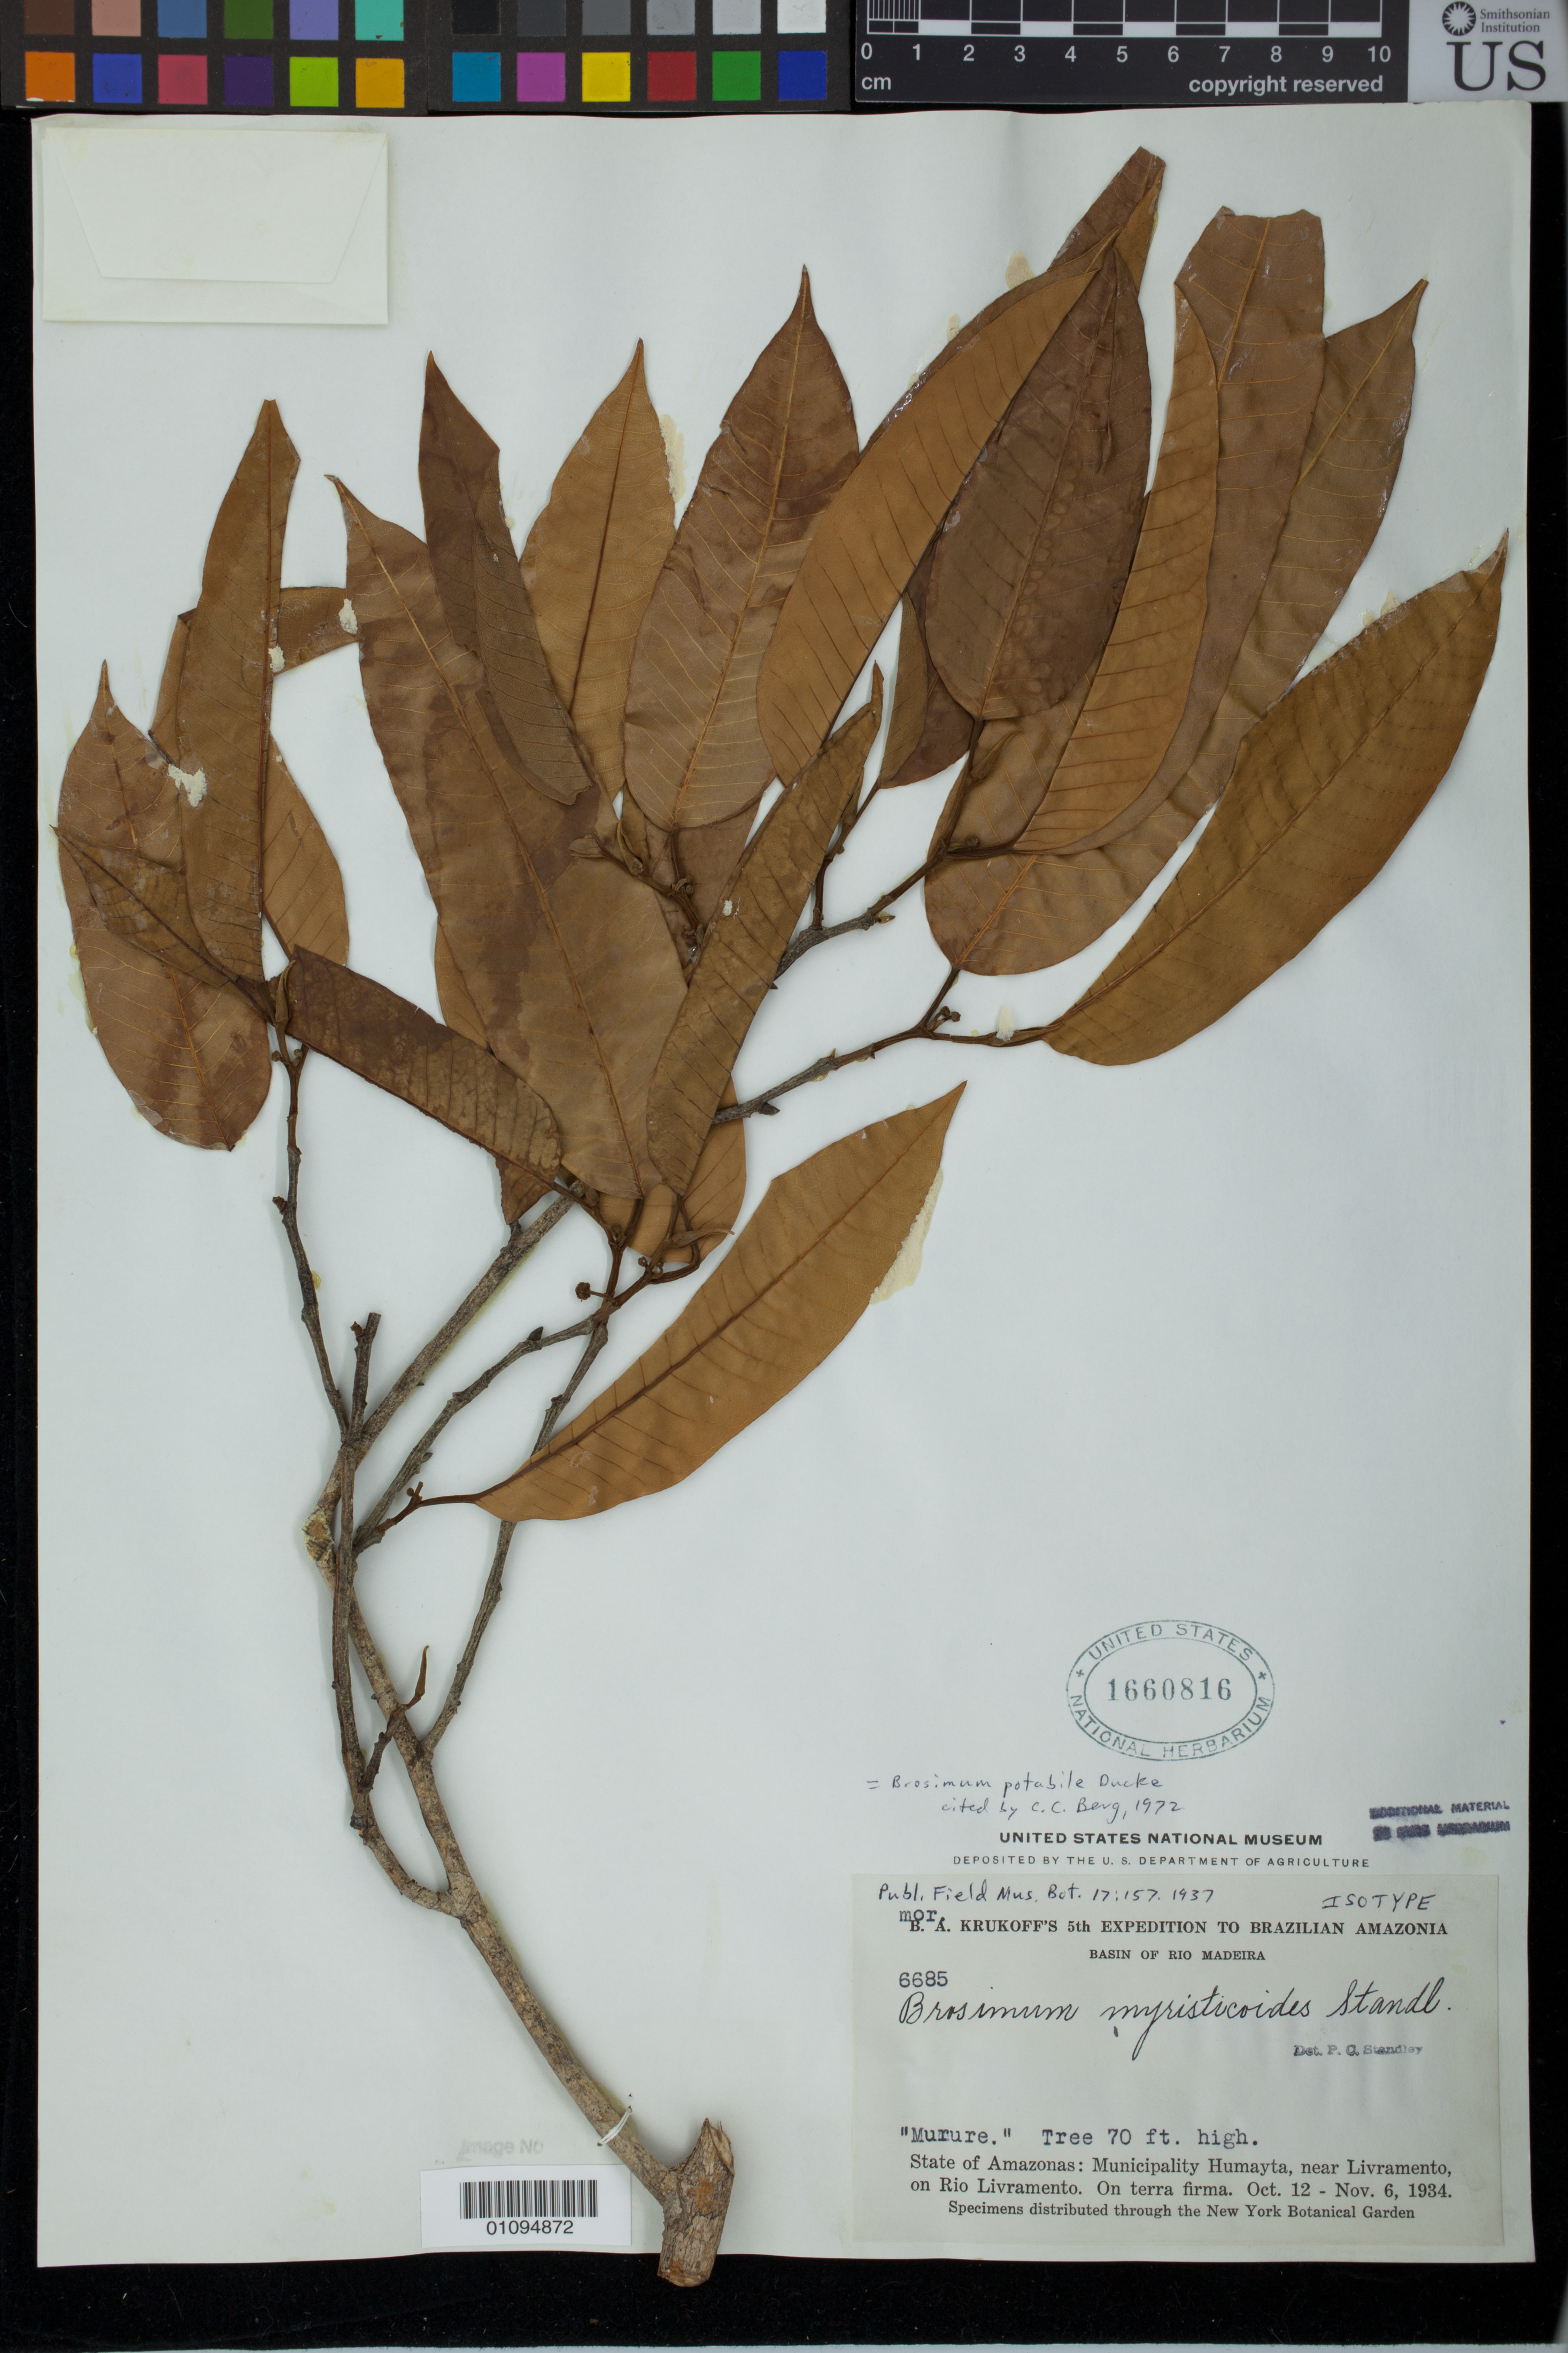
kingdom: Plantae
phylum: Tracheophyta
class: Magnoliopsida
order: Rosales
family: Moraceae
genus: Brosimum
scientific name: Brosimum myristicoides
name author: Standl.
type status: Isotype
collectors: B. A. Krukoff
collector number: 6685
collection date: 1934-10-12/1934-11-06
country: Brazil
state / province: Amazonas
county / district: Humaitá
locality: Basin of Rio Madeira. State of Amazonas: Municipality Humayta, near Livramento, on Rio Livramento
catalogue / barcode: US 1660816